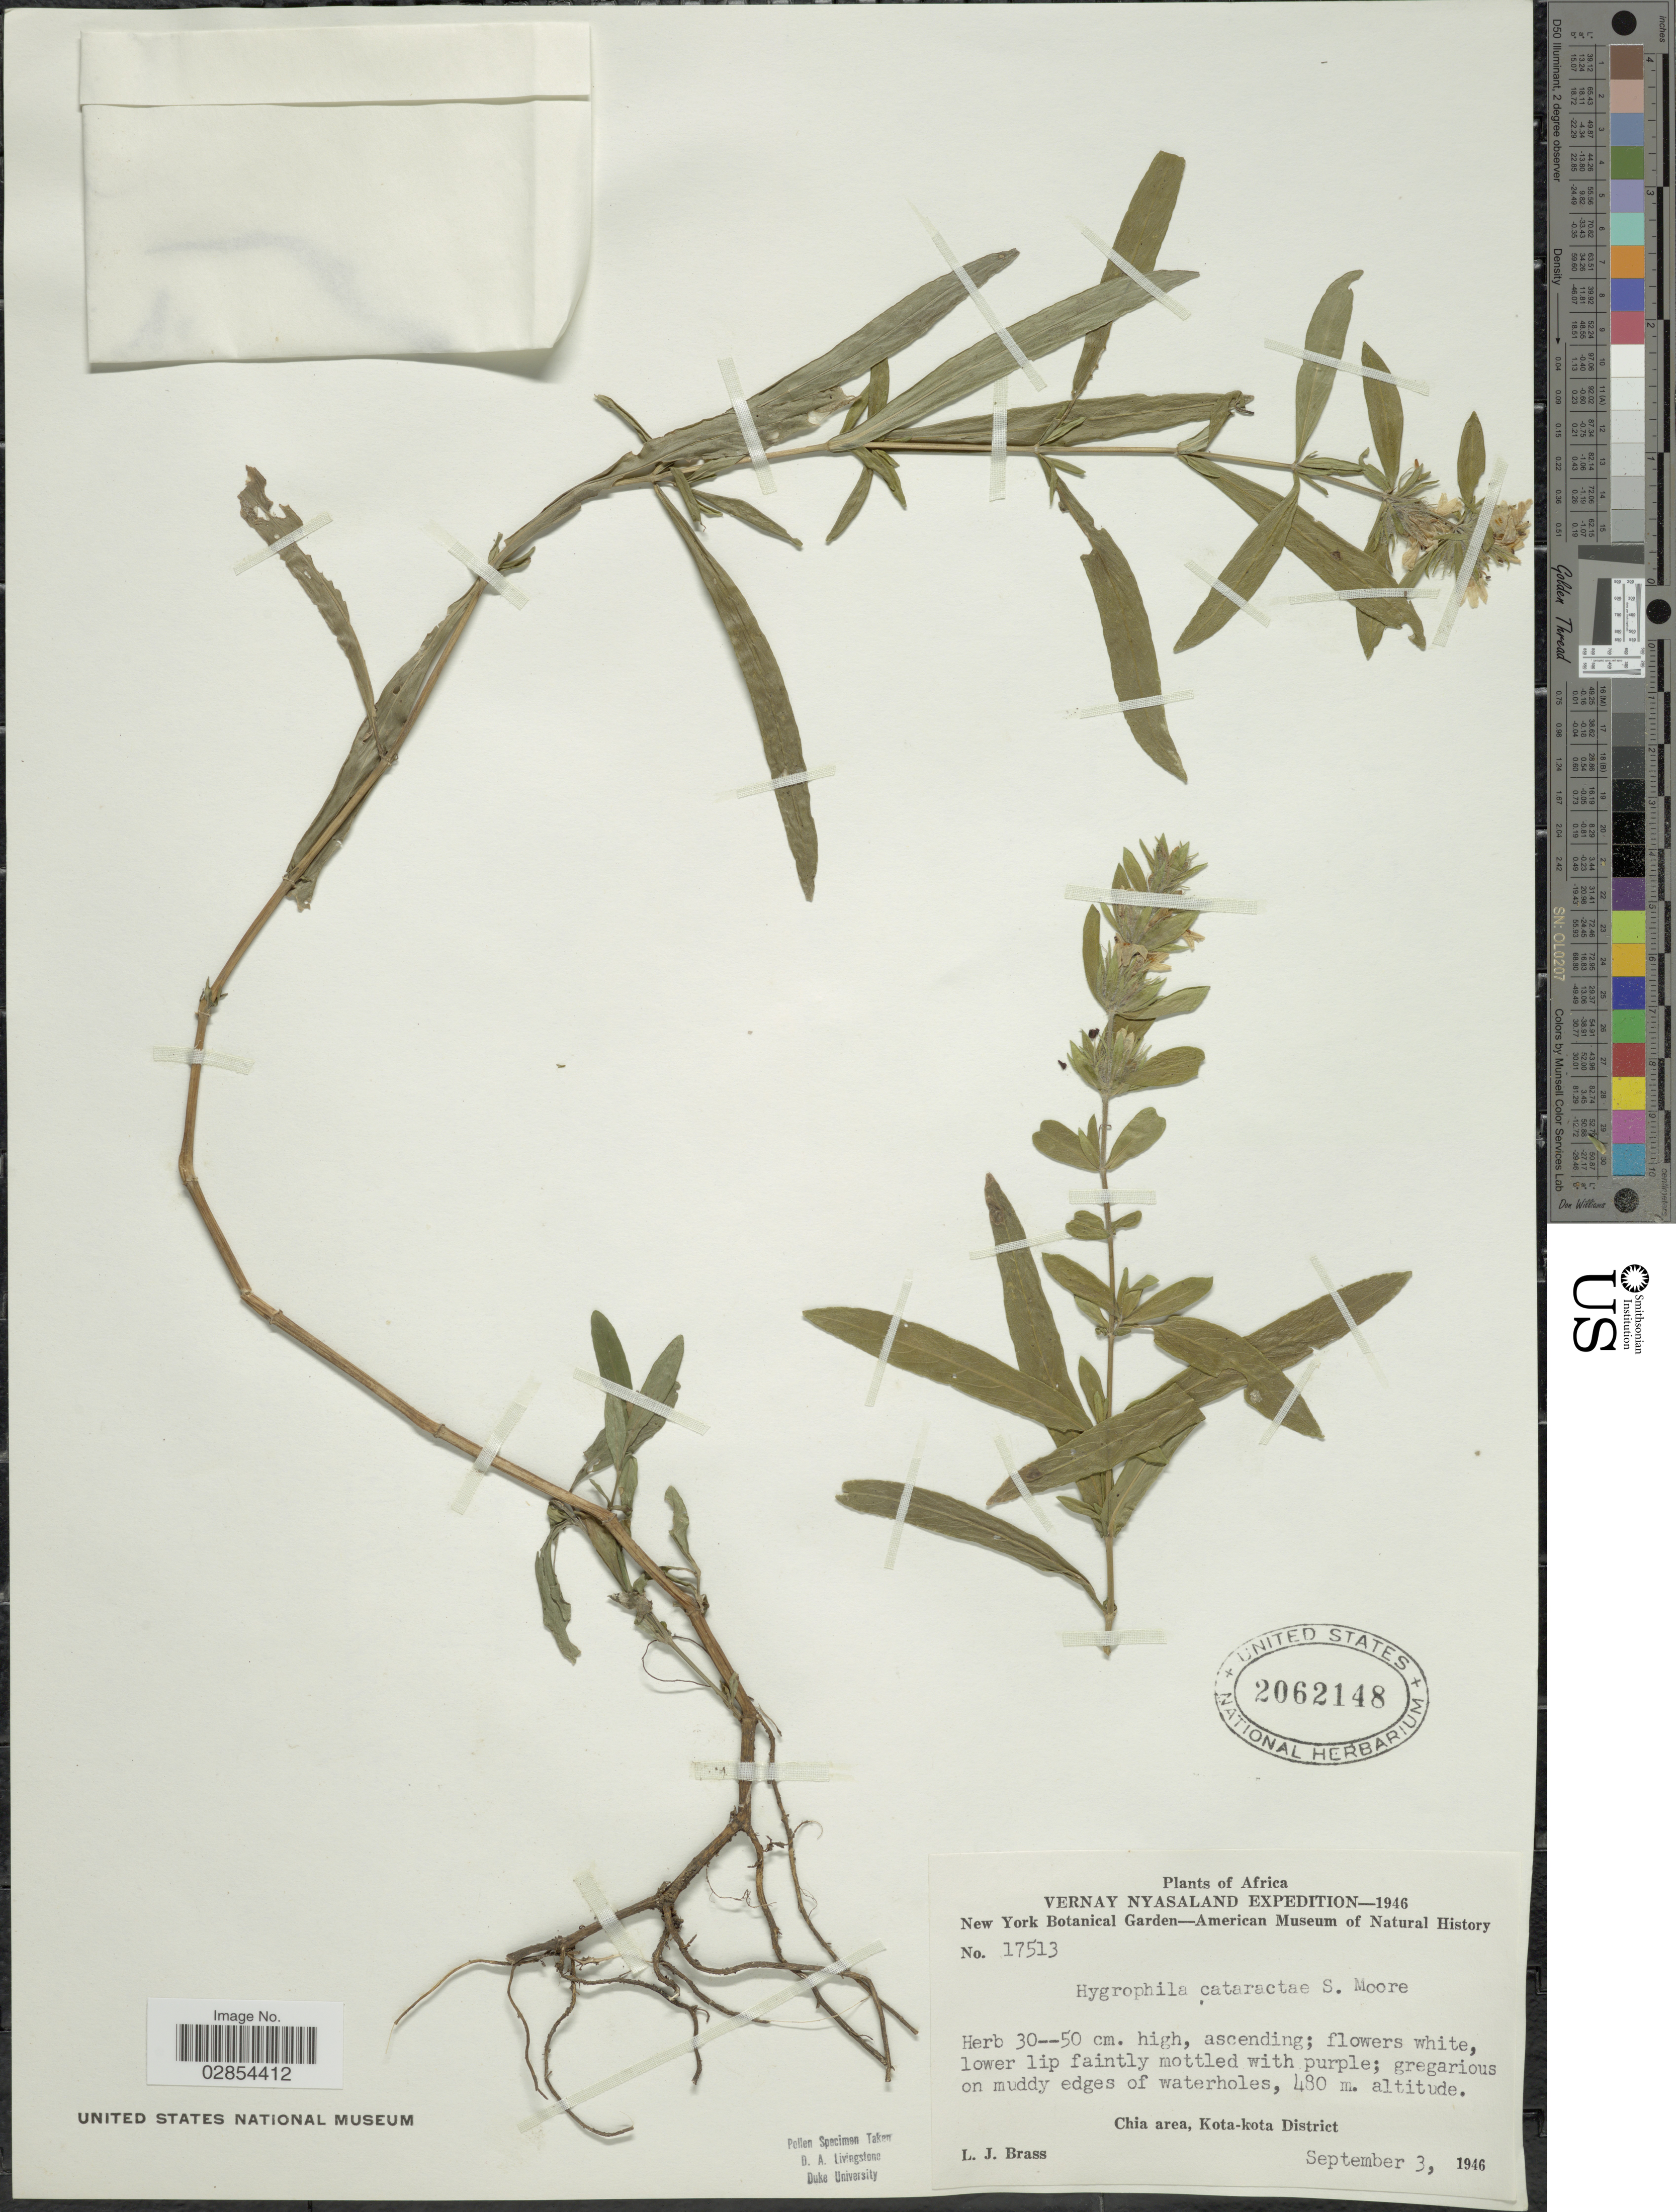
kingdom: Plantae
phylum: Tracheophyta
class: Magnoliopsida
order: Lamiales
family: Acanthaceae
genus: Hygrophila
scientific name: Hygrophila cataractae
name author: S. Moore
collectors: L. J. Brass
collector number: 17513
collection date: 1946-09-03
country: Malawi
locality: Vernay Nyasaland. Chia area, Kota-kota District.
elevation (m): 480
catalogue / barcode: US 2062148